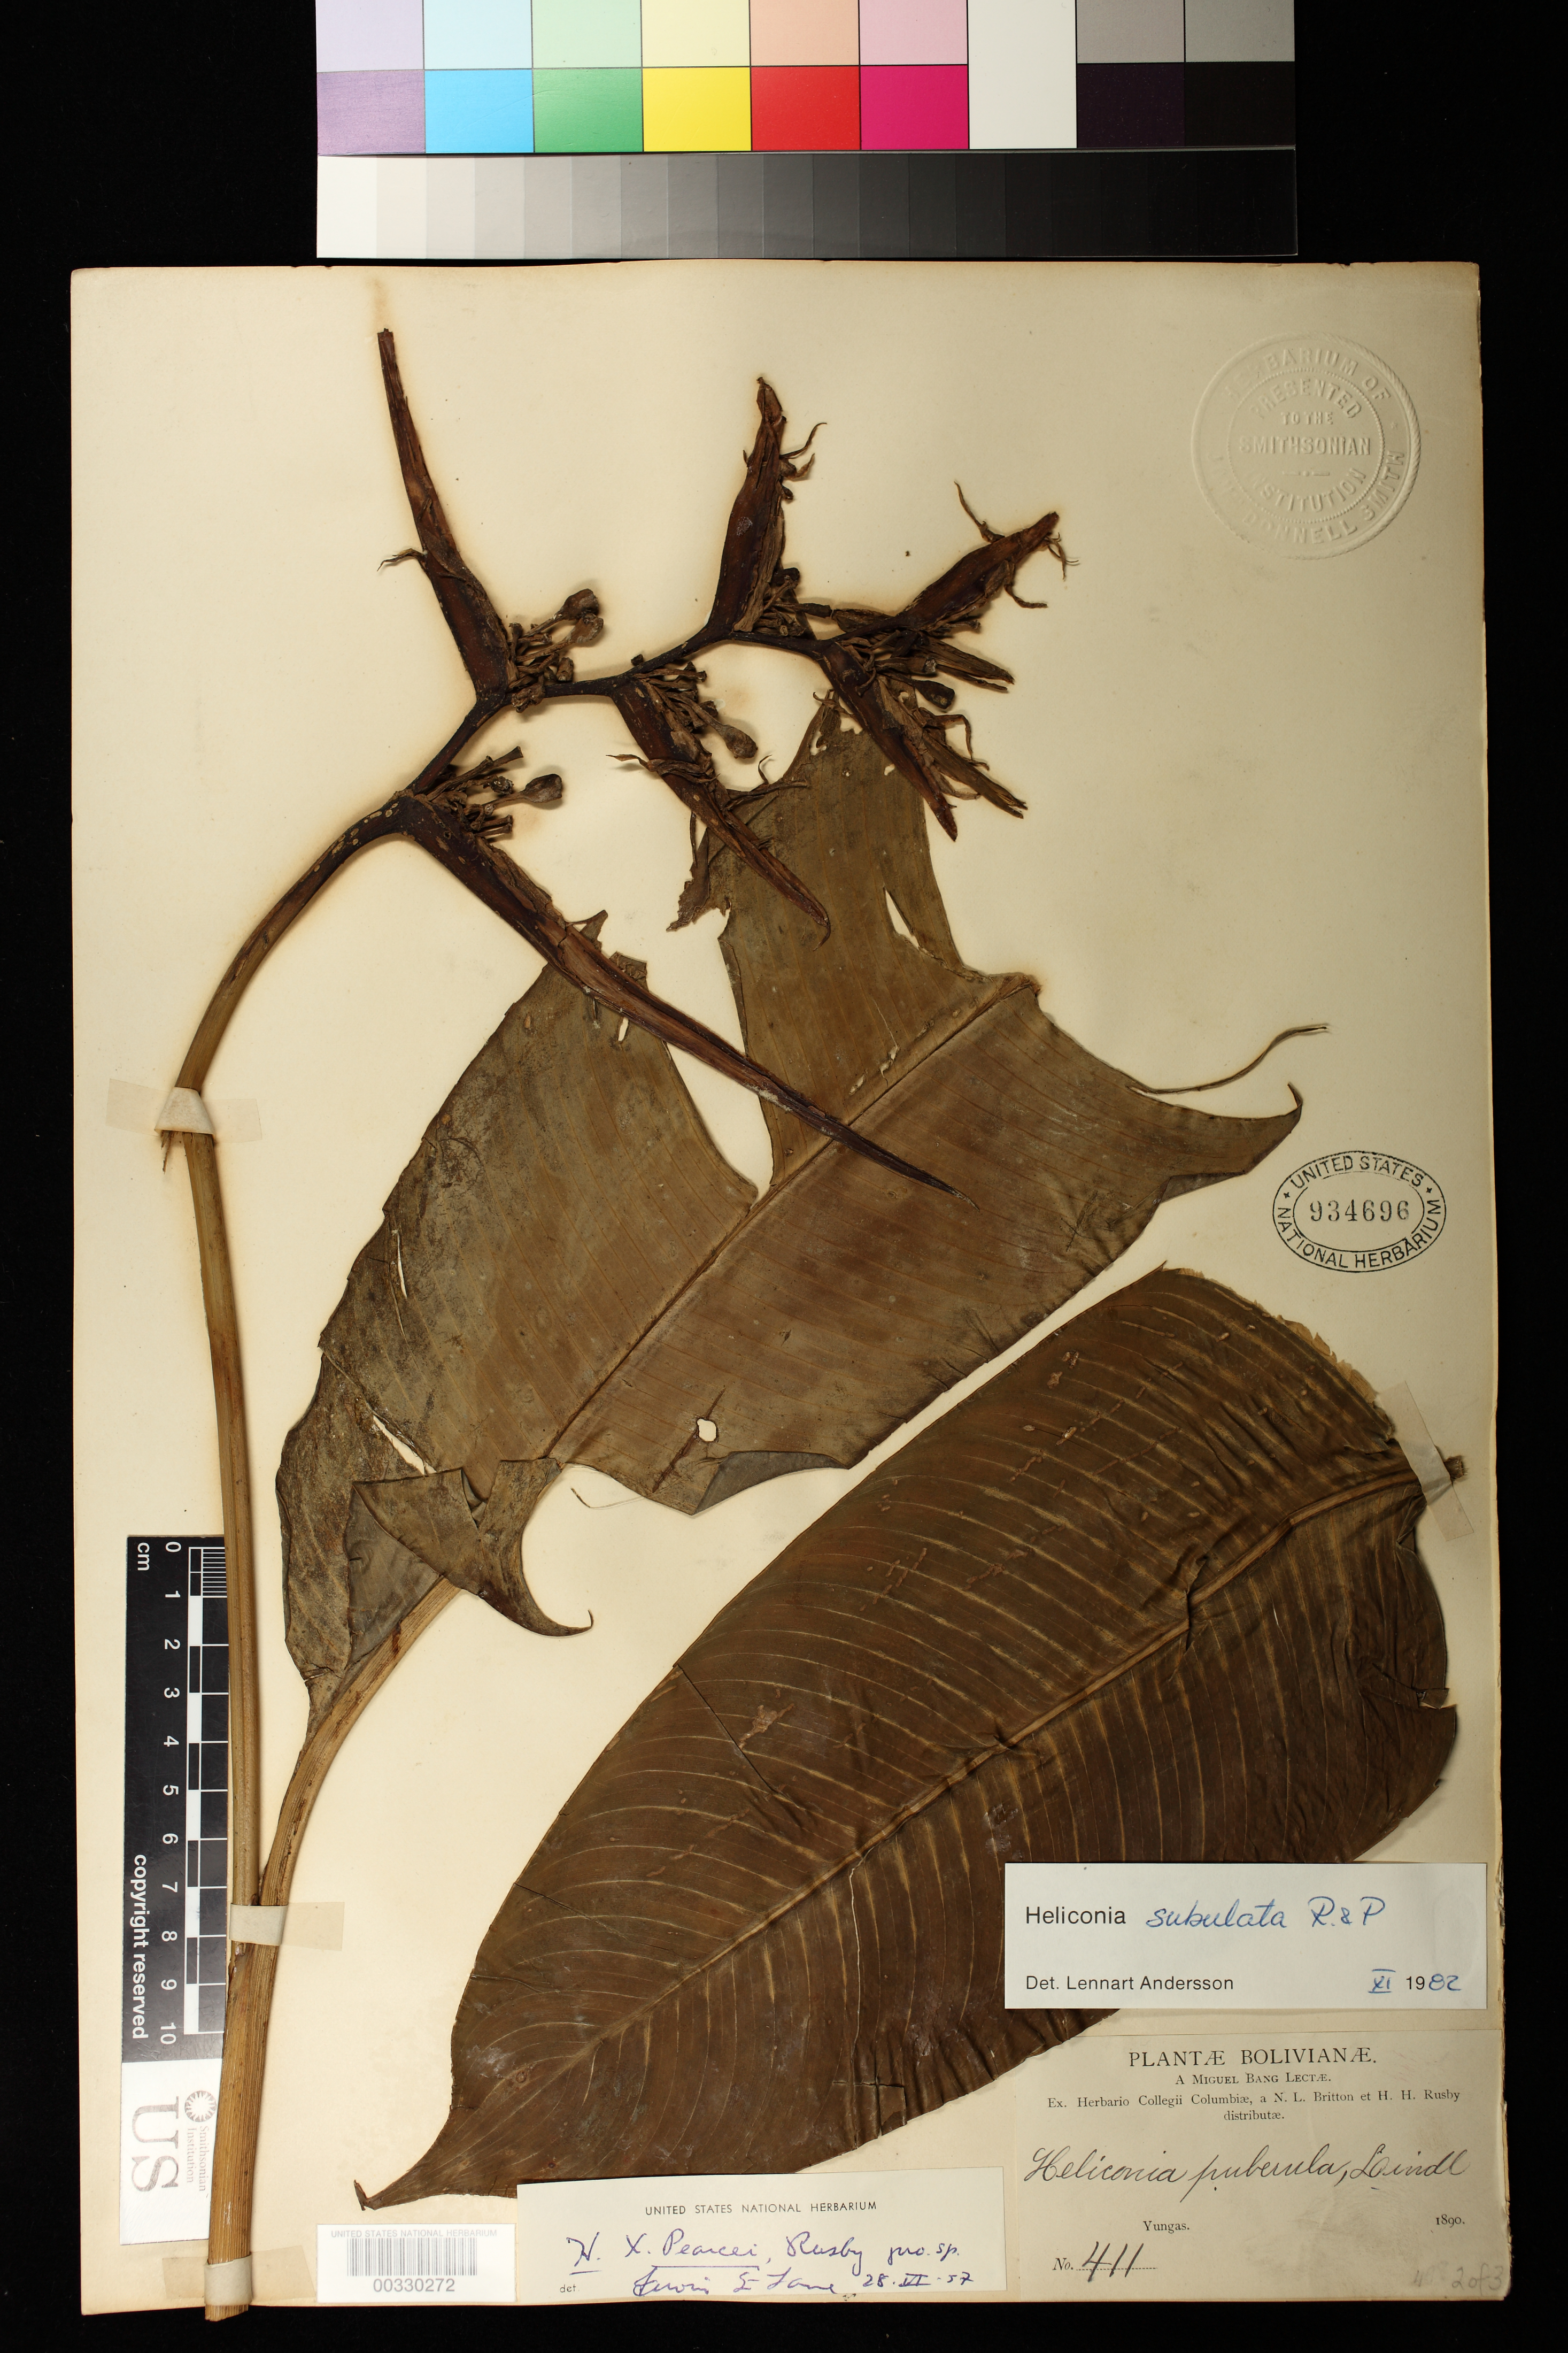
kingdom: Plantae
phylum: Tracheophyta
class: Liliopsida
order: Zingiberales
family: Heliconiaceae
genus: Heliconia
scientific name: Heliconia subulata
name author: Ruiz & Pav.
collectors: M. Bang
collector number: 411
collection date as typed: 1890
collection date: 1890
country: Bolivia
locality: Yungas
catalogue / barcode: US 934696